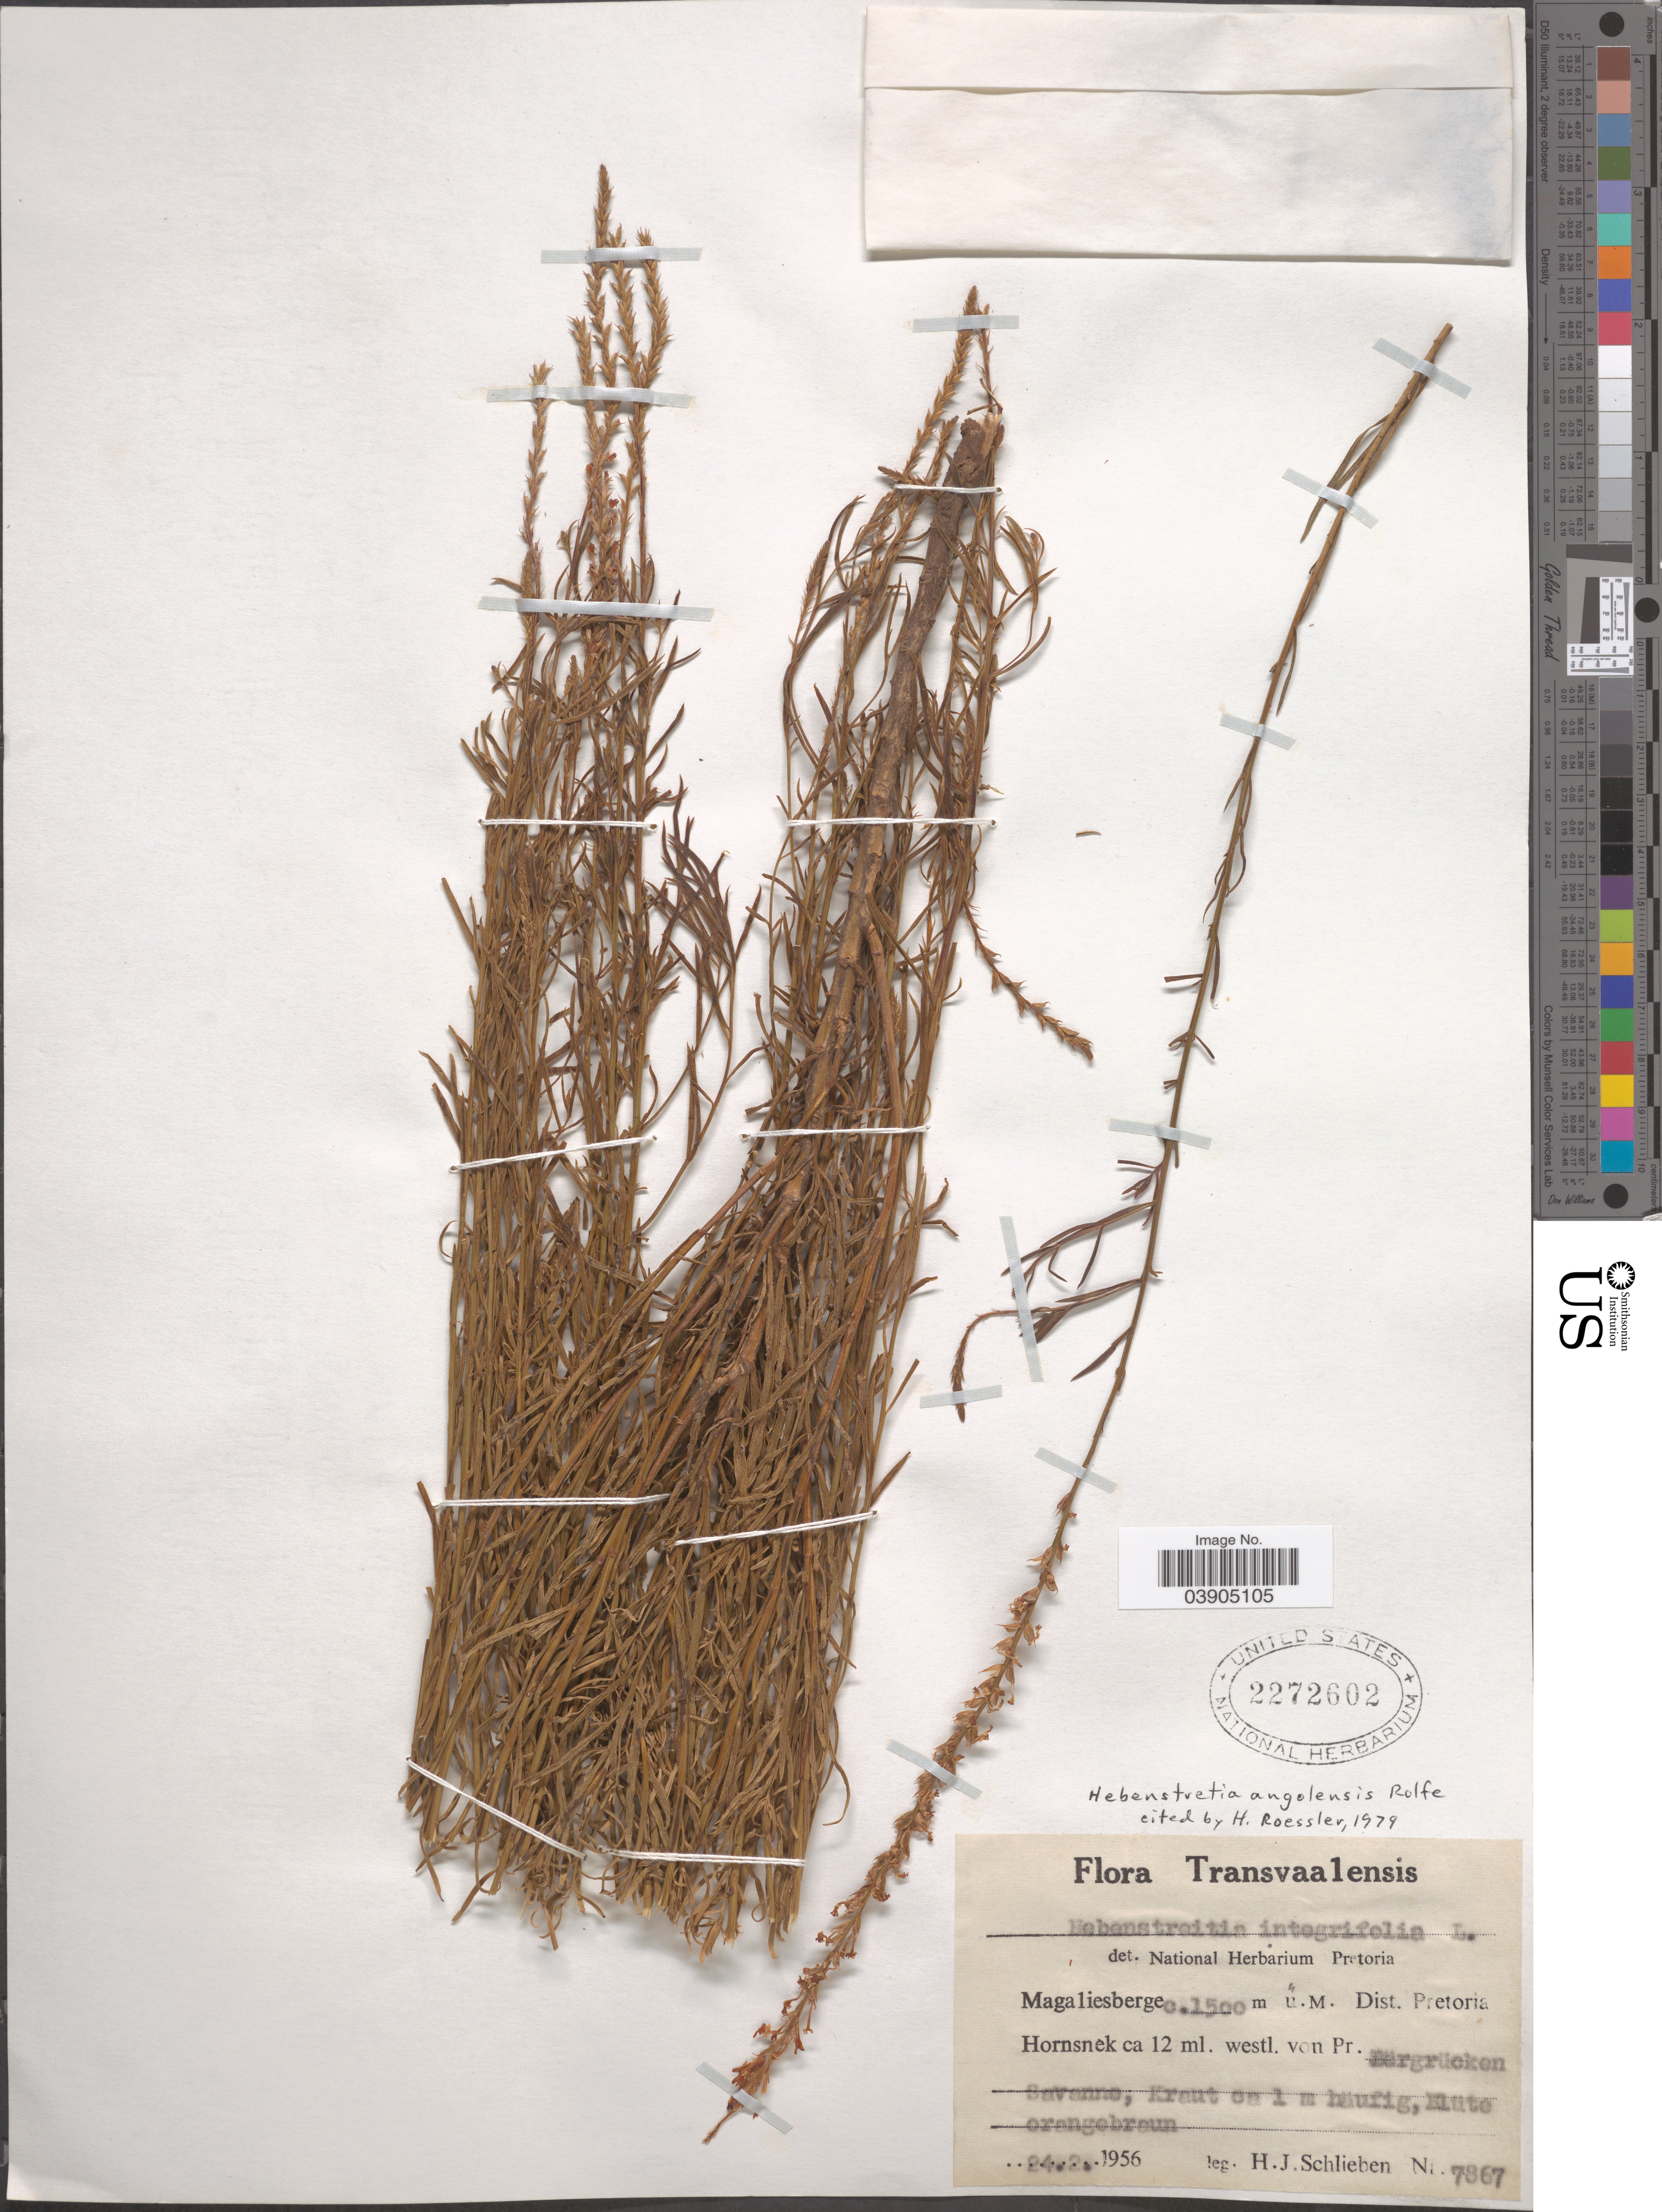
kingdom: Plantae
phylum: Tracheophyta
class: Magnoliopsida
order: Lamiales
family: Scrophulariaceae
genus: Hebenstretia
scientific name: Hebenstretia angolensis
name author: Rolfe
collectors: H. J. Schlieben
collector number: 7867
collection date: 1956-02-24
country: South Africa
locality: Magaliesberge, Dist. Pretoria. Hornsnèk ca 12 ml. westl. von Pr. Eergrücken Savanne.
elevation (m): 1500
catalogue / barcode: US 2272602